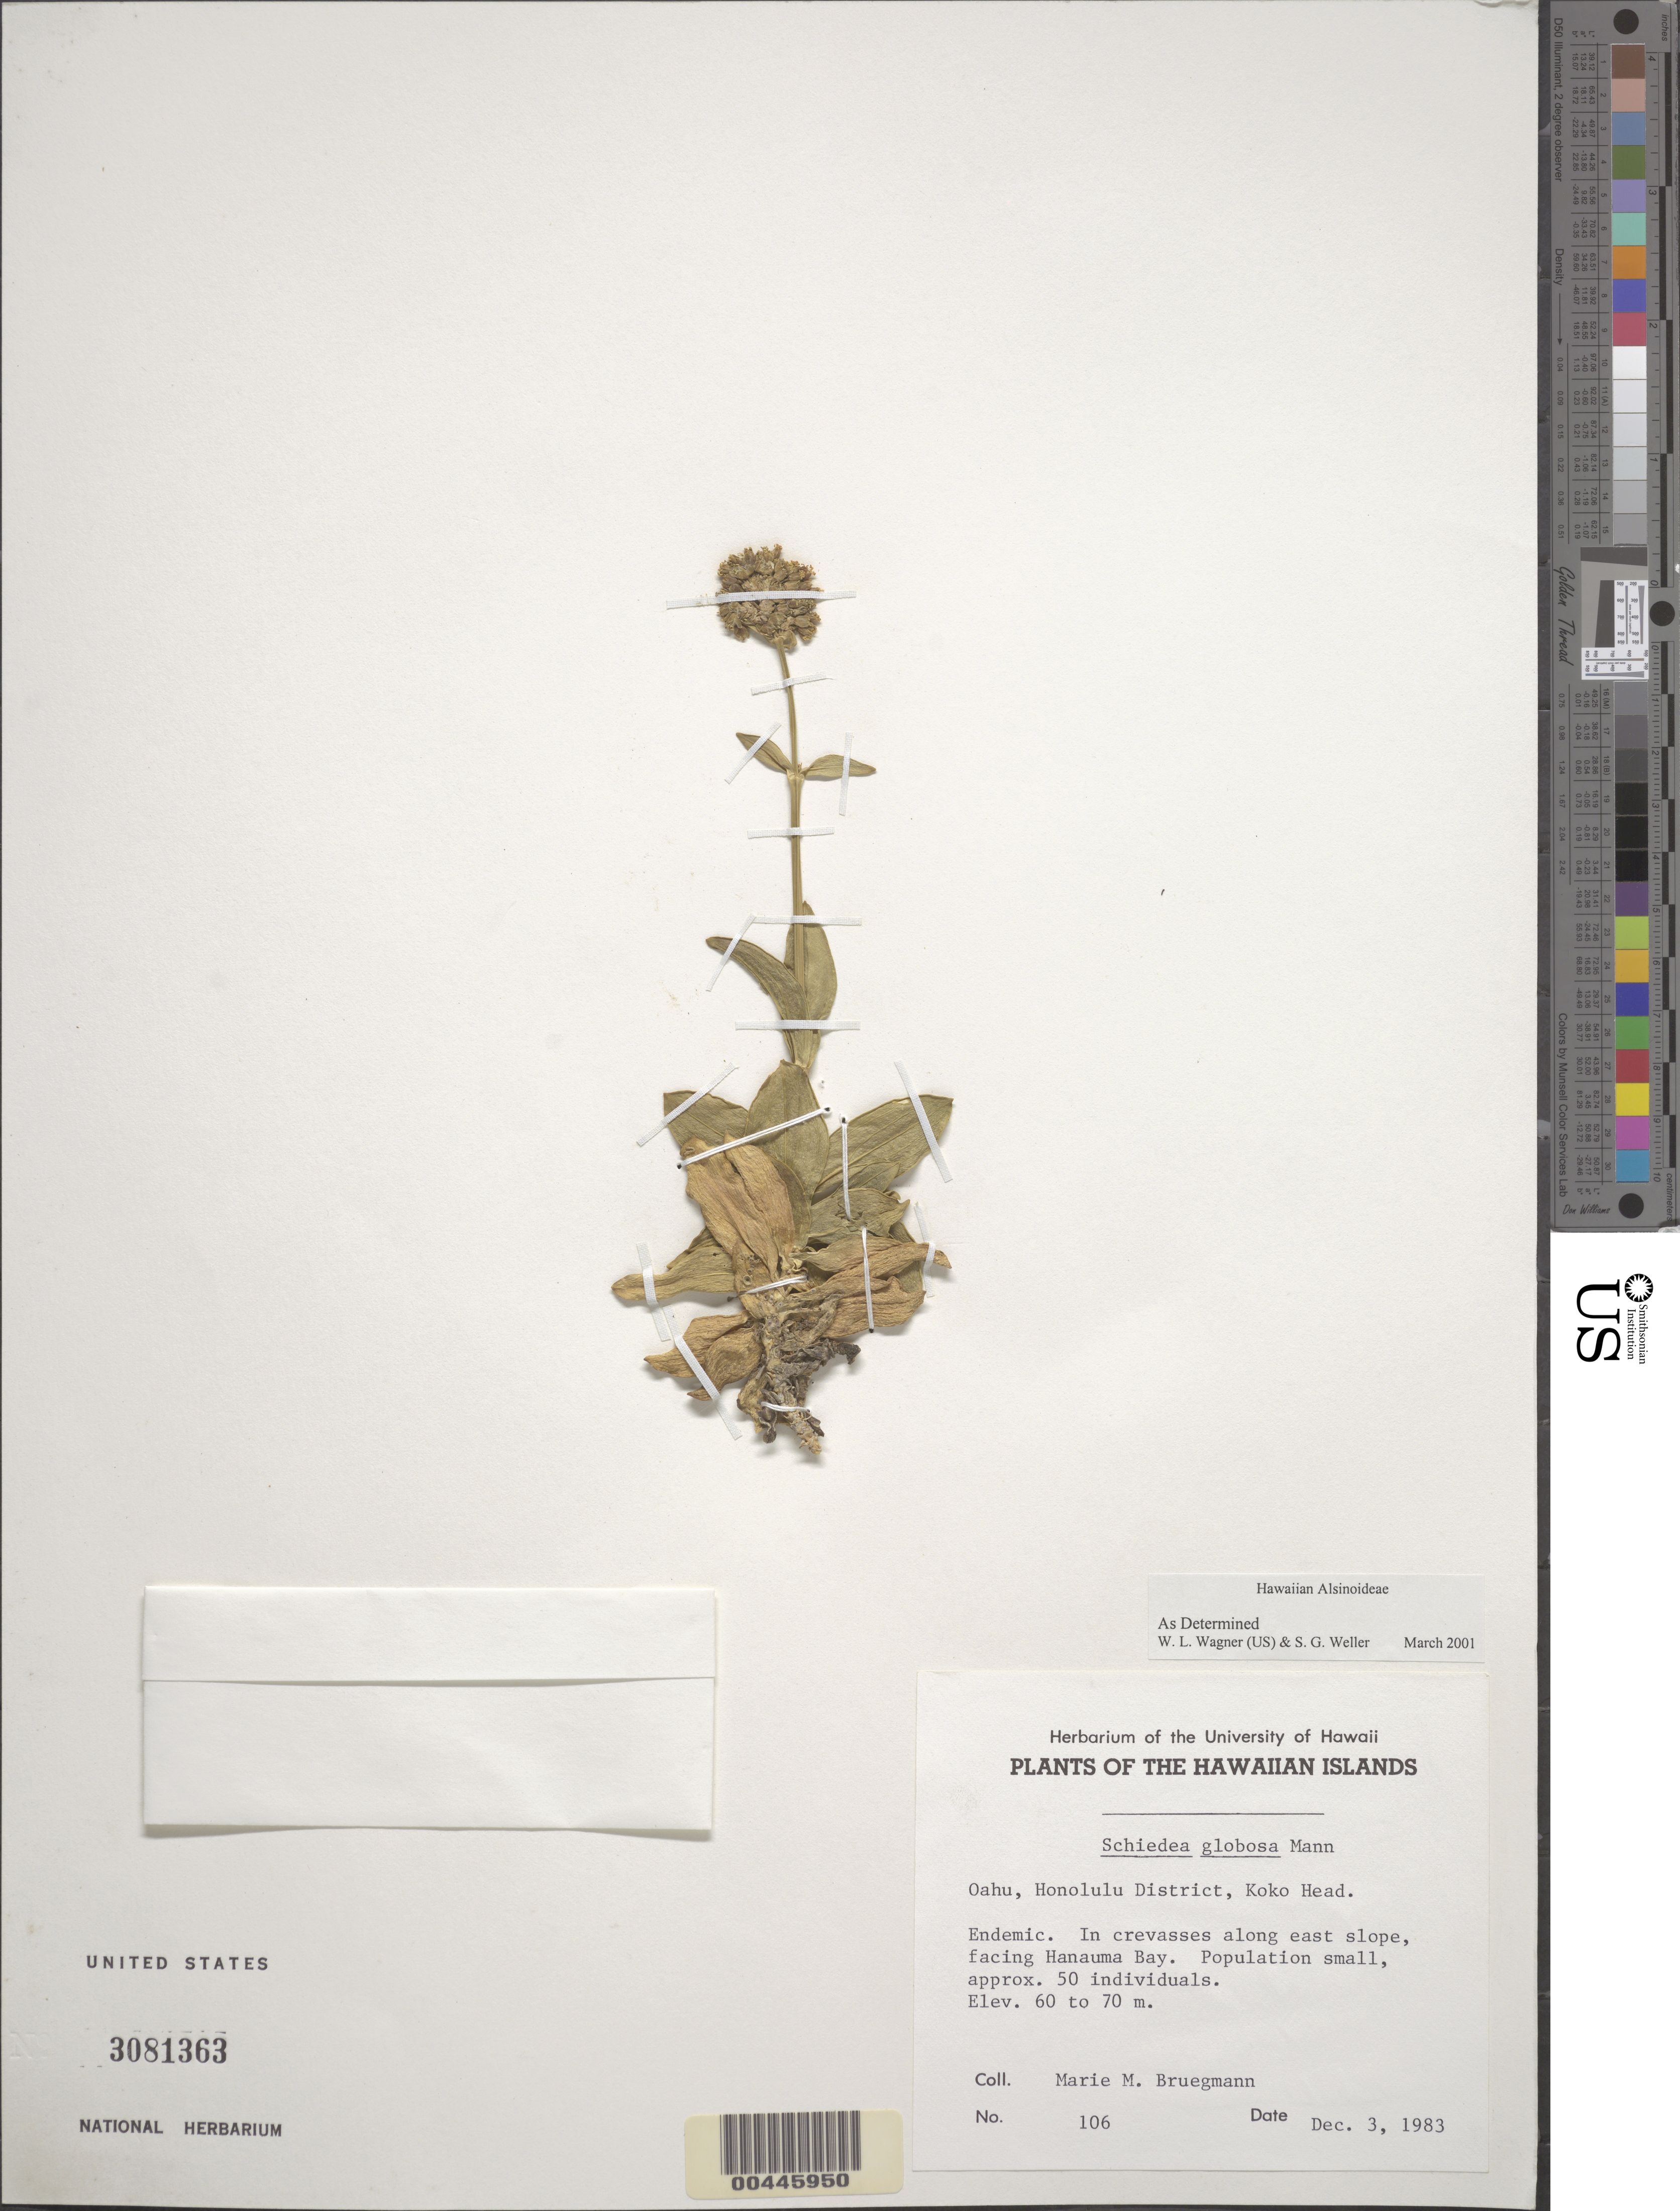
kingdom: Plantae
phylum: Tracheophyta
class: Magnoliopsida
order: Caryophyllales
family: Caryophyllaceae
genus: Schiedea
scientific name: Schiedea globosa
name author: H. Mann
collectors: M. Bruegmann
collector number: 106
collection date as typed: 3 Dec 1983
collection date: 1983-12-03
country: United States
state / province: Hawaii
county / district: Honolulu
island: Oahu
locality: Honolulu Dist., Koko Head, along E slope, facing Hanauma Bay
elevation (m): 60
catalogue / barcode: US 3081363